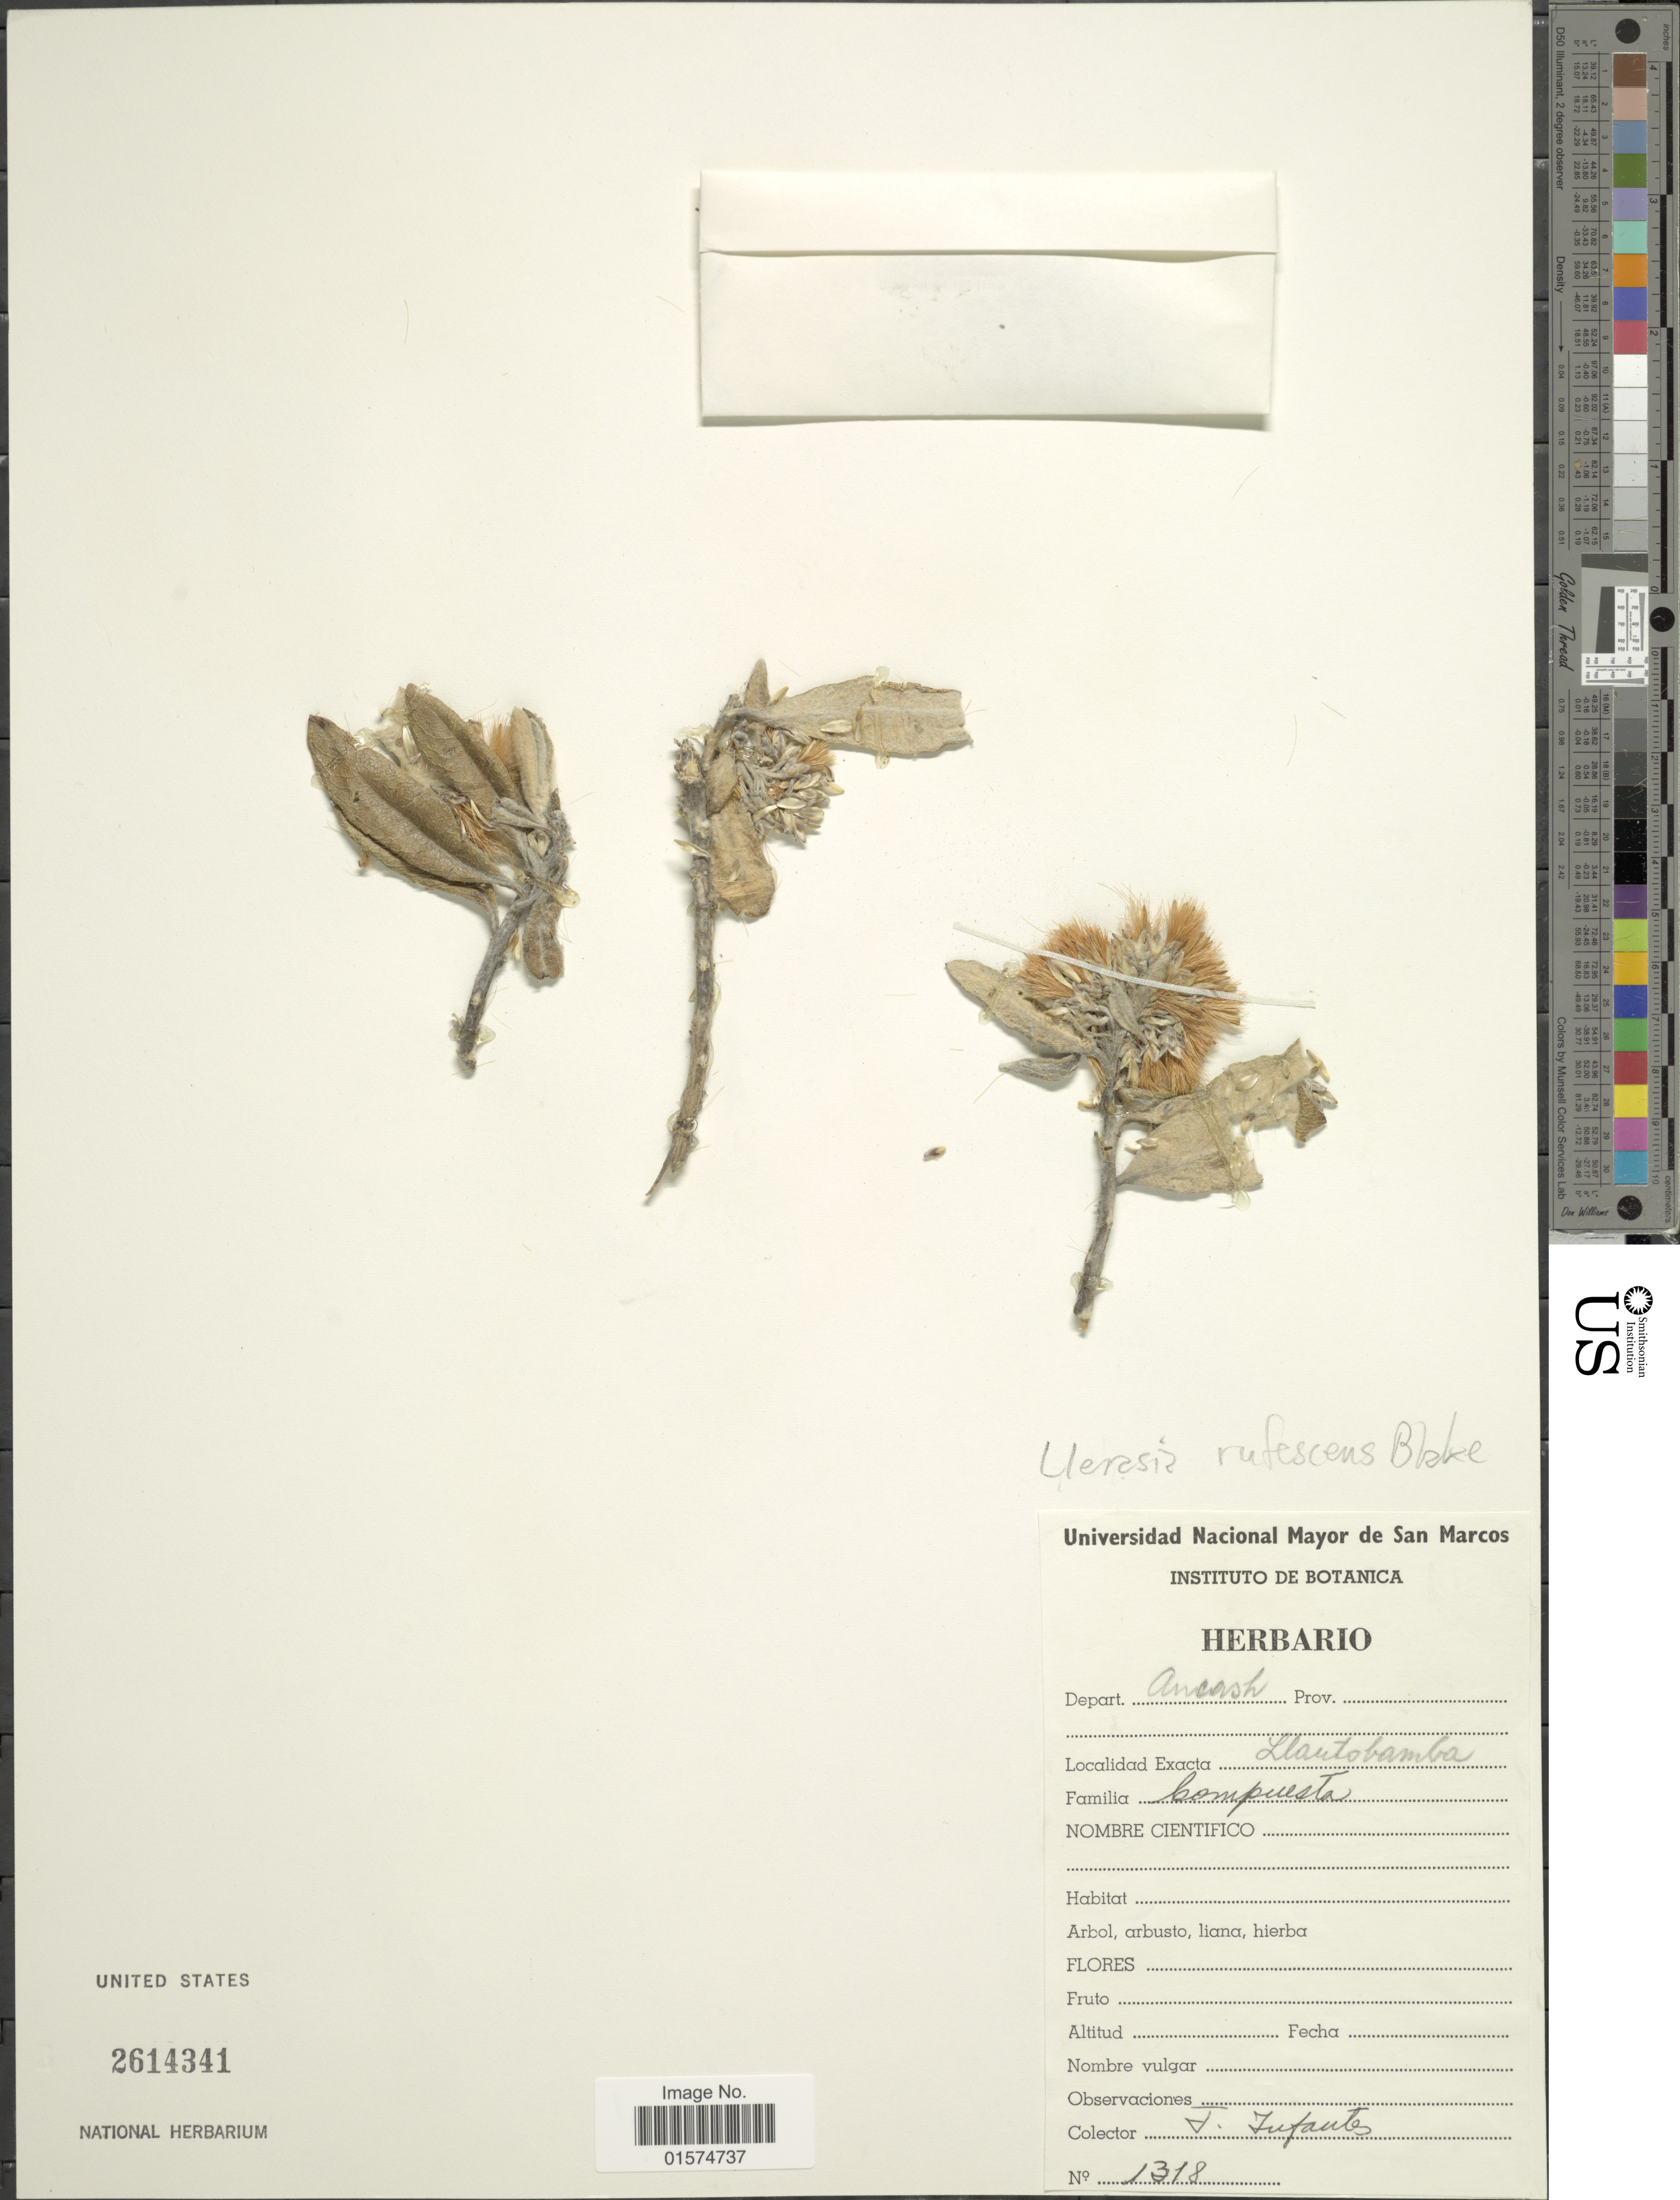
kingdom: Plantae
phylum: Tracheophyta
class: Magnoliopsida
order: Asterales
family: Asteraceae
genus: Llerasia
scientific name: Llerasia rufescens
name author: (S.F. Blake) Cuatrec.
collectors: J. Infantes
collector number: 1318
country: Peru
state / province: Ancash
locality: Llantobamba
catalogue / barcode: US 2614341